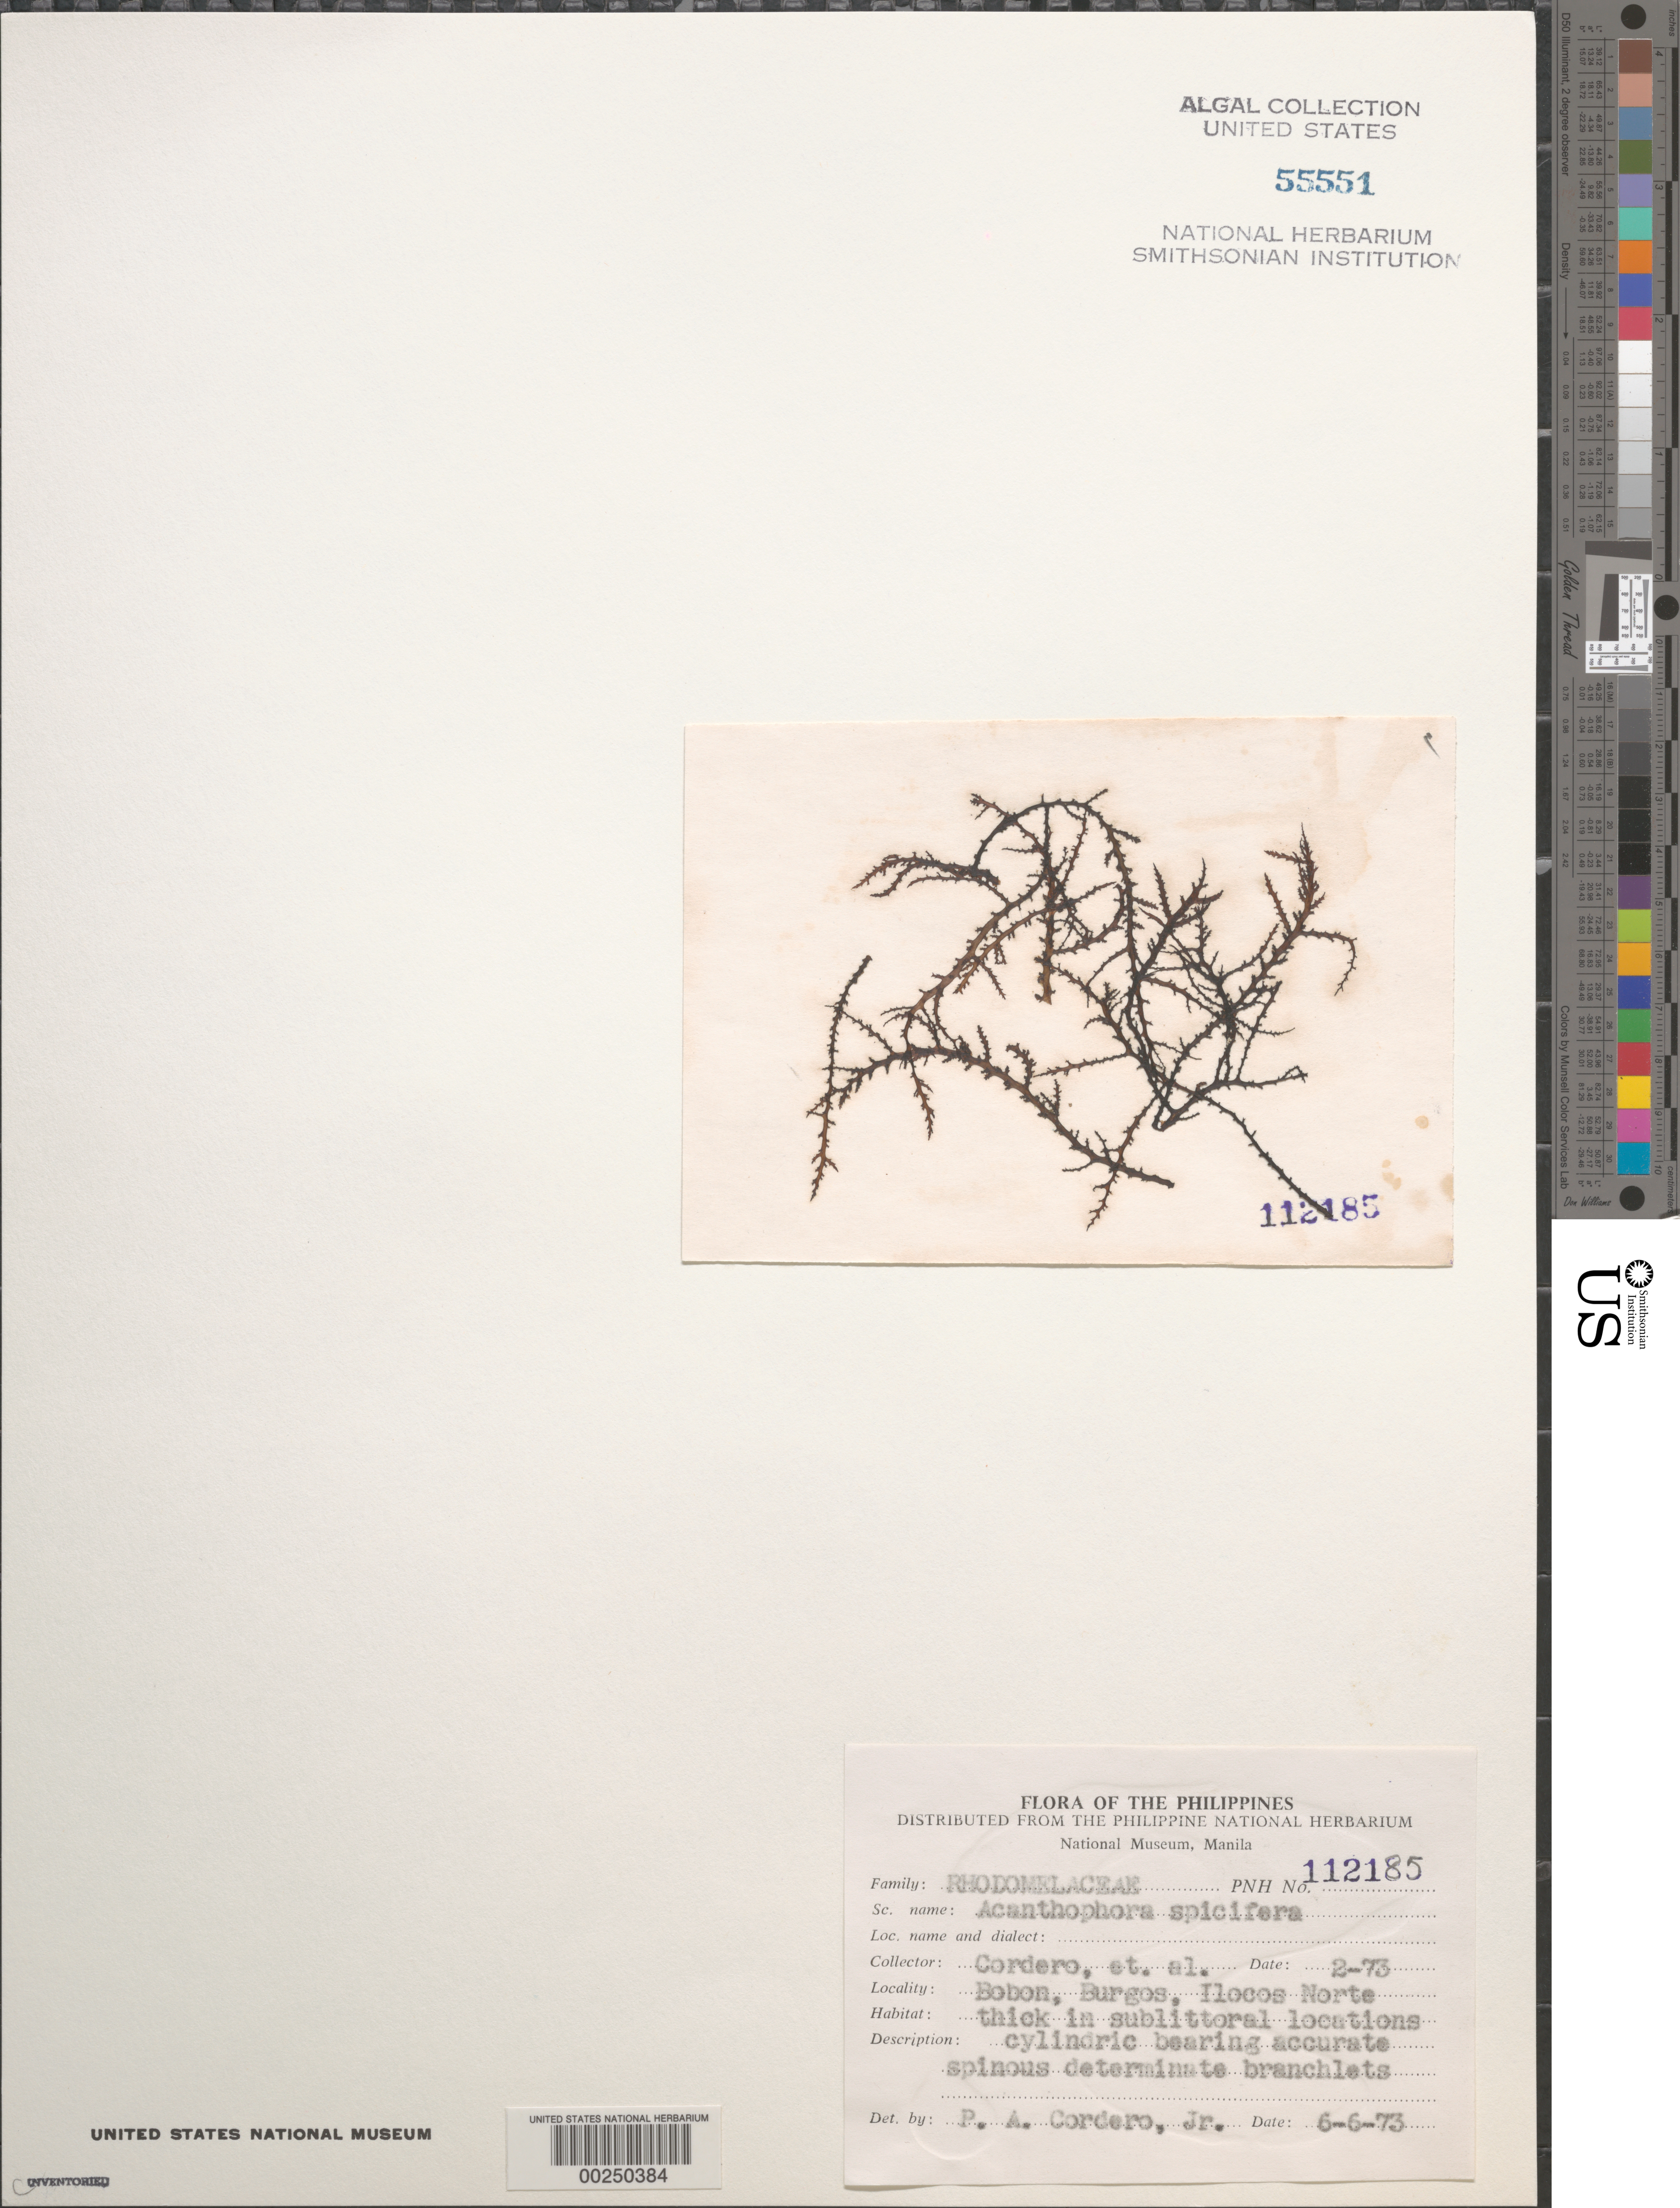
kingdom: Plantae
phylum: Rhodophyta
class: Florideophyceae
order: Ceramiales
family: Rhodomelaceae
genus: Acanthophora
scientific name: Acanthophora spicifera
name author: (Vahl) Børgesen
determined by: Cordero, P. A., Jr.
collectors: P. A. Cordero et al.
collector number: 112185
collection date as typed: Feb 1973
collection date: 1973-02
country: Philippines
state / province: Ilocos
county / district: Ilocos Norte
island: Luzon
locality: Bobon, Burgos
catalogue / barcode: US 55551